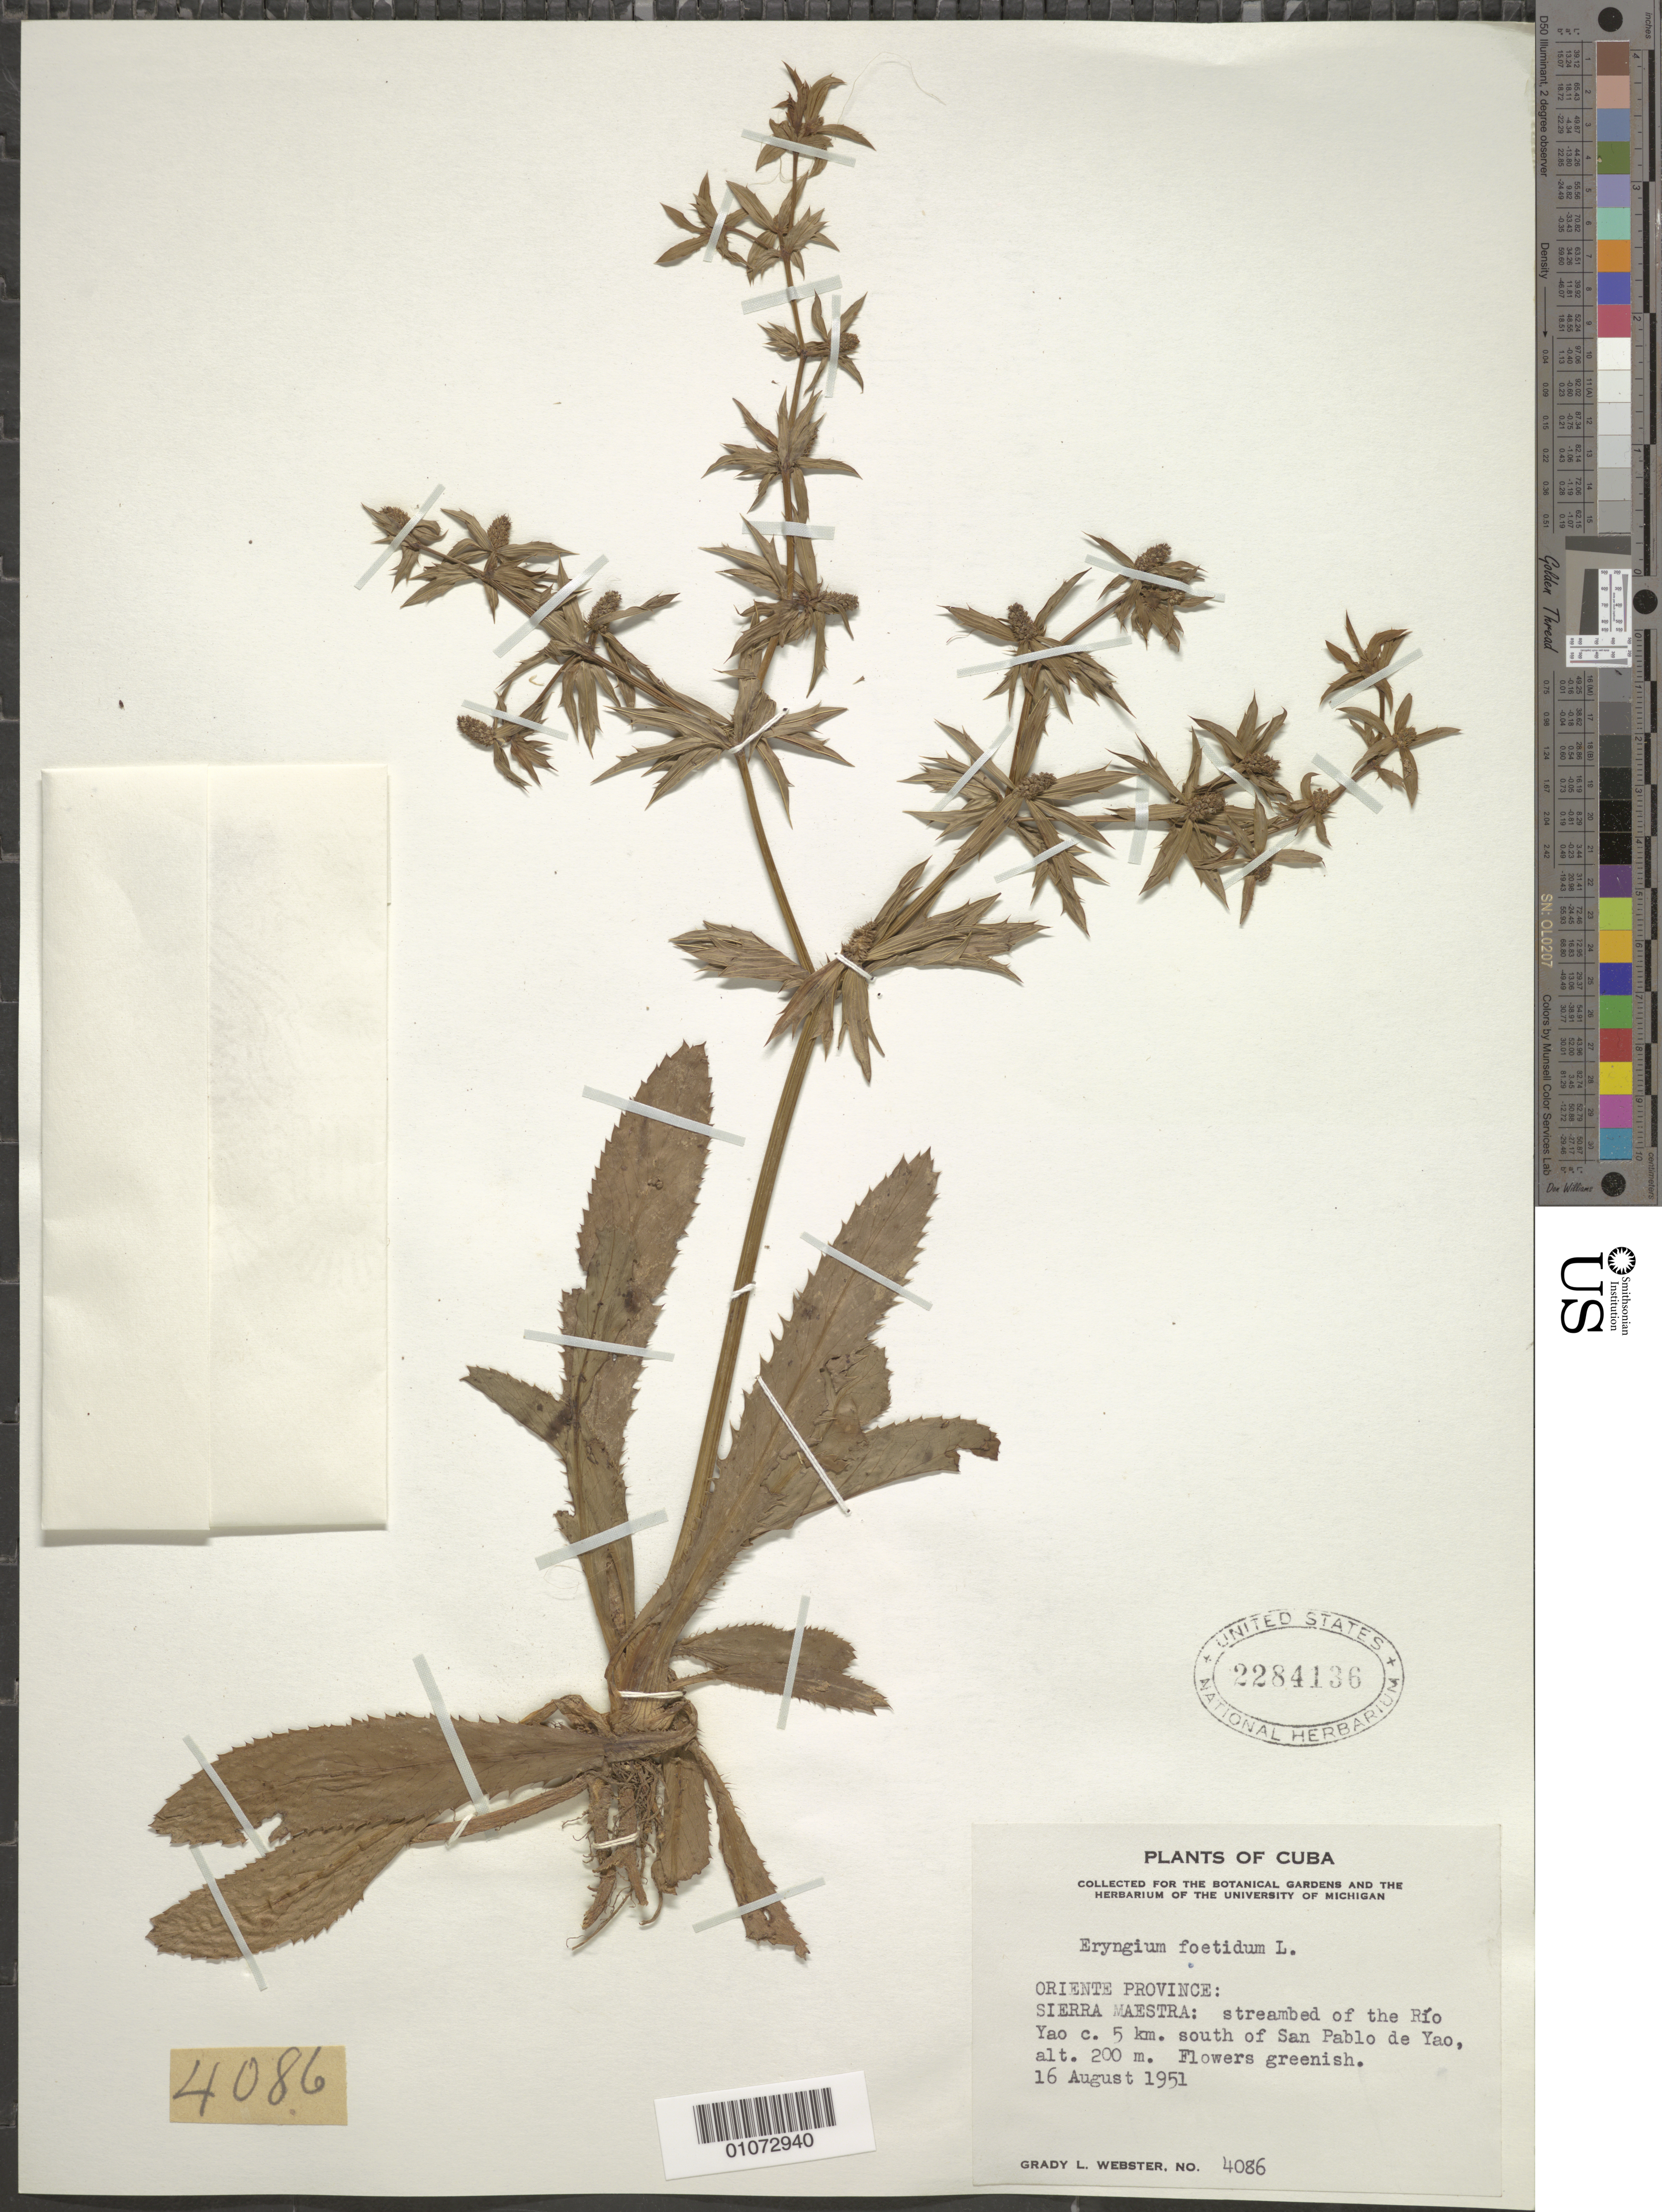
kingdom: Plantae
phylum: Tracheophyta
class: Magnoliopsida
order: Apiales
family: Apiaceae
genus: Eryngium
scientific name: Eryngium foetidum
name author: L.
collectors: G. L. Webster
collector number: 4086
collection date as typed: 16 Aug 1951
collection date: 1951-08-16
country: Cuba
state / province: Oriente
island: Cuba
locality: Sierra Maestra: streambed of the Rio Yao c 5 km south of San Pablo de Yao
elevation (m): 200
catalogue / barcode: US 2284136